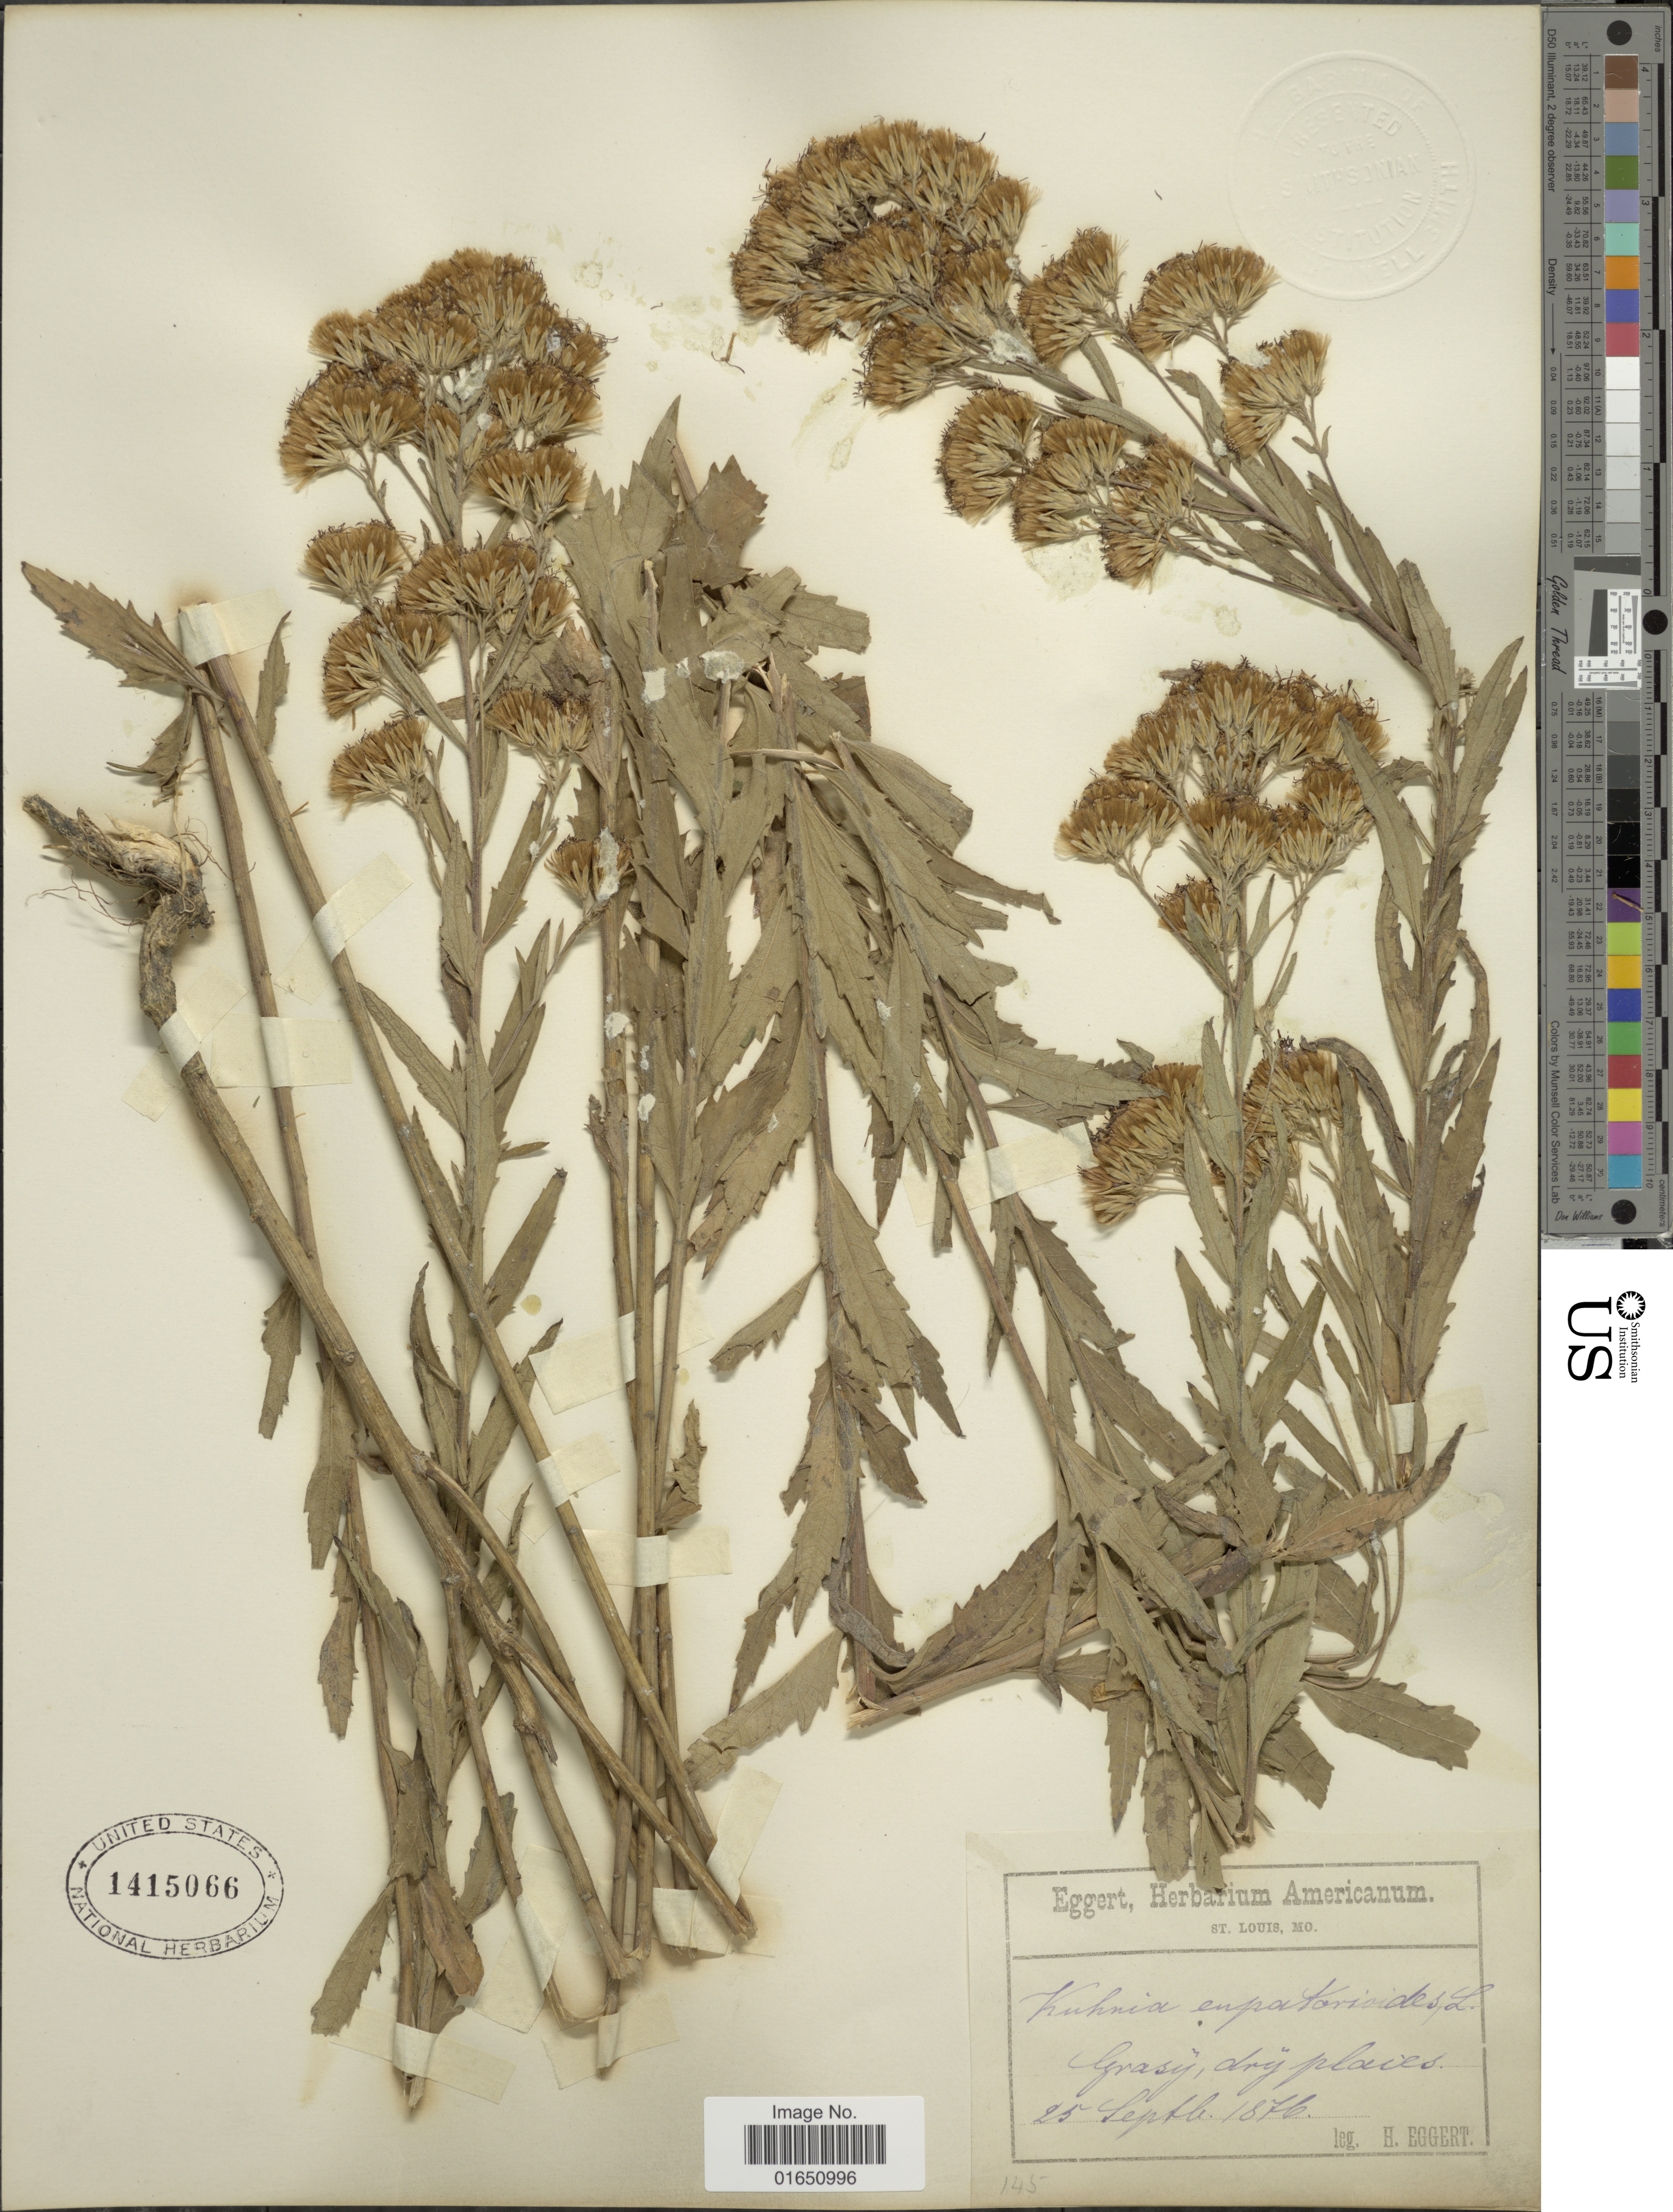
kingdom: Plantae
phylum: Tracheophyta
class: Magnoliopsida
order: Asterales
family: Asteraceae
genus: Brickellia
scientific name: Brickellia eupatorioides var. corymbulosa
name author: (Torr. & A. Gray) Shinners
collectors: H. Eggert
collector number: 145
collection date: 1876-09-25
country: United States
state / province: Missouri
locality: St. Louis, MO.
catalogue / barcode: US 1415066